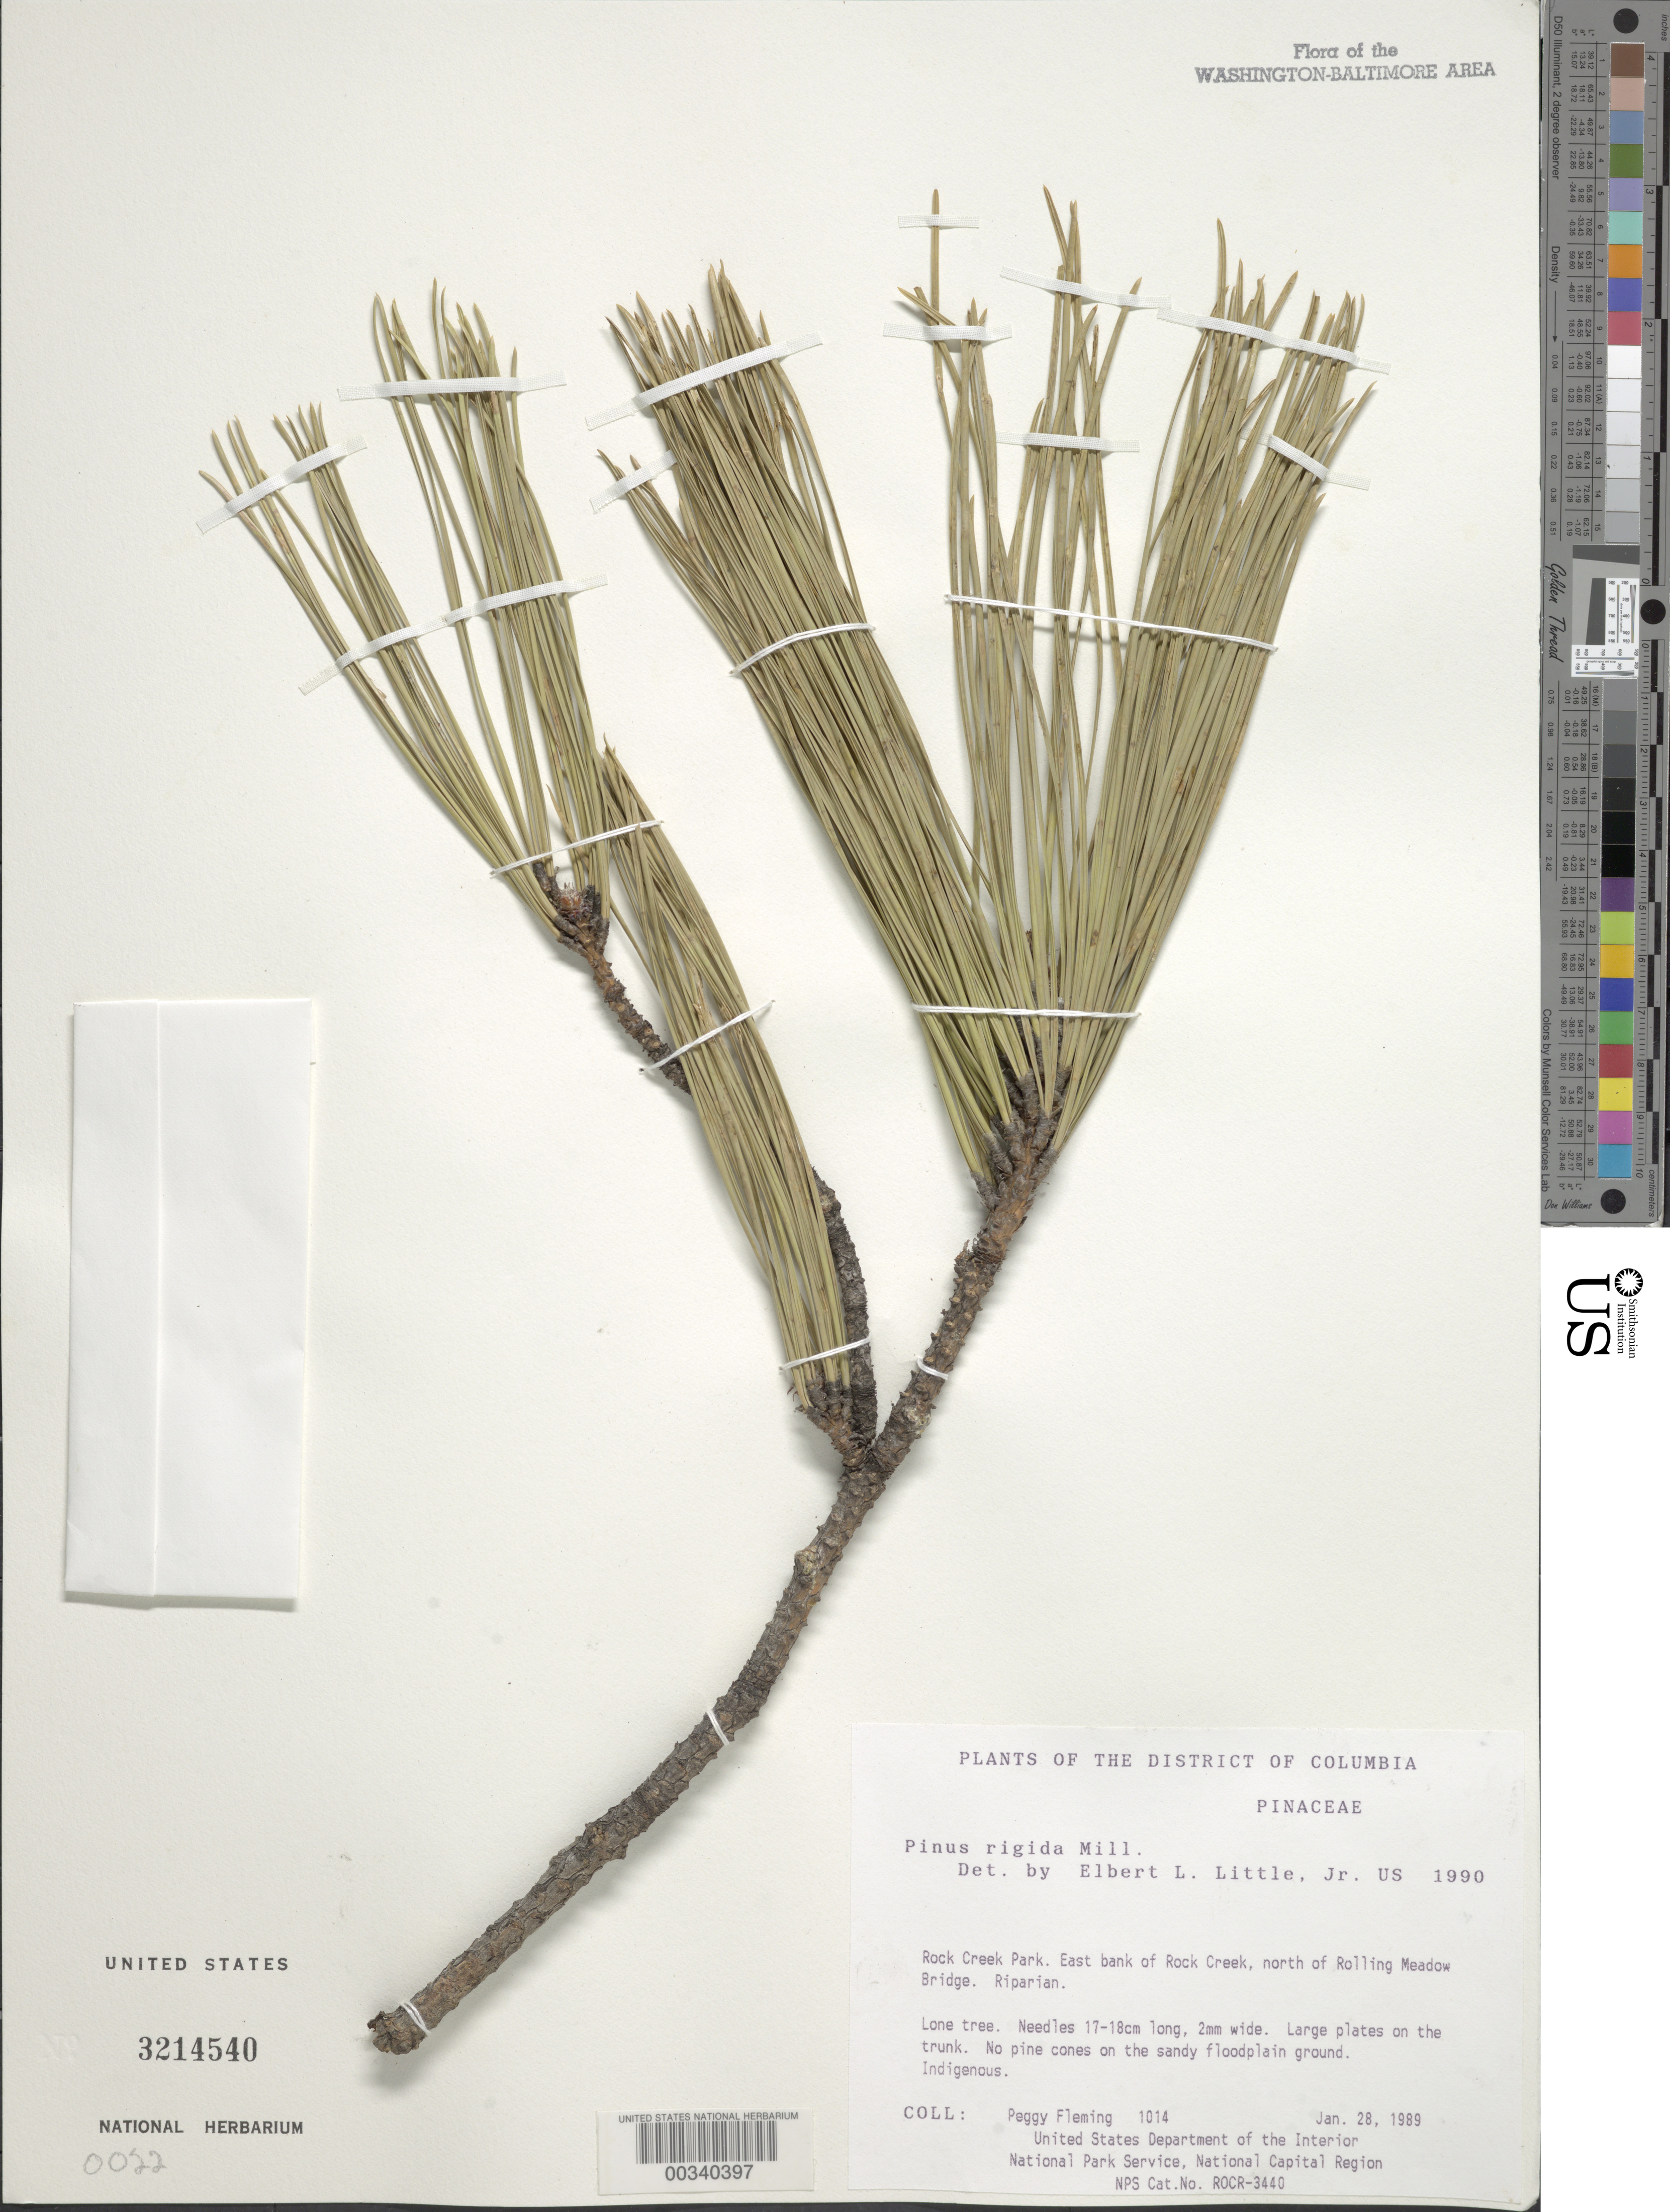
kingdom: Plantae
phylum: Tracheophyta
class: Pinopsida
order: Pinales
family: Pinaceae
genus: Pinus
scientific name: Pinus rigida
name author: Mill.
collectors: P. Fleming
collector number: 1014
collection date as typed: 28 Jan 1989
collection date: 1989-01-28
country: United States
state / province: District of Columbia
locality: Rock Creek Park, E bank of Rock Creek, N of Rolling Meadow Bridge Rock Creek Park and Vicinity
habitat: On sandy floodplain ground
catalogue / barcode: US 3214540